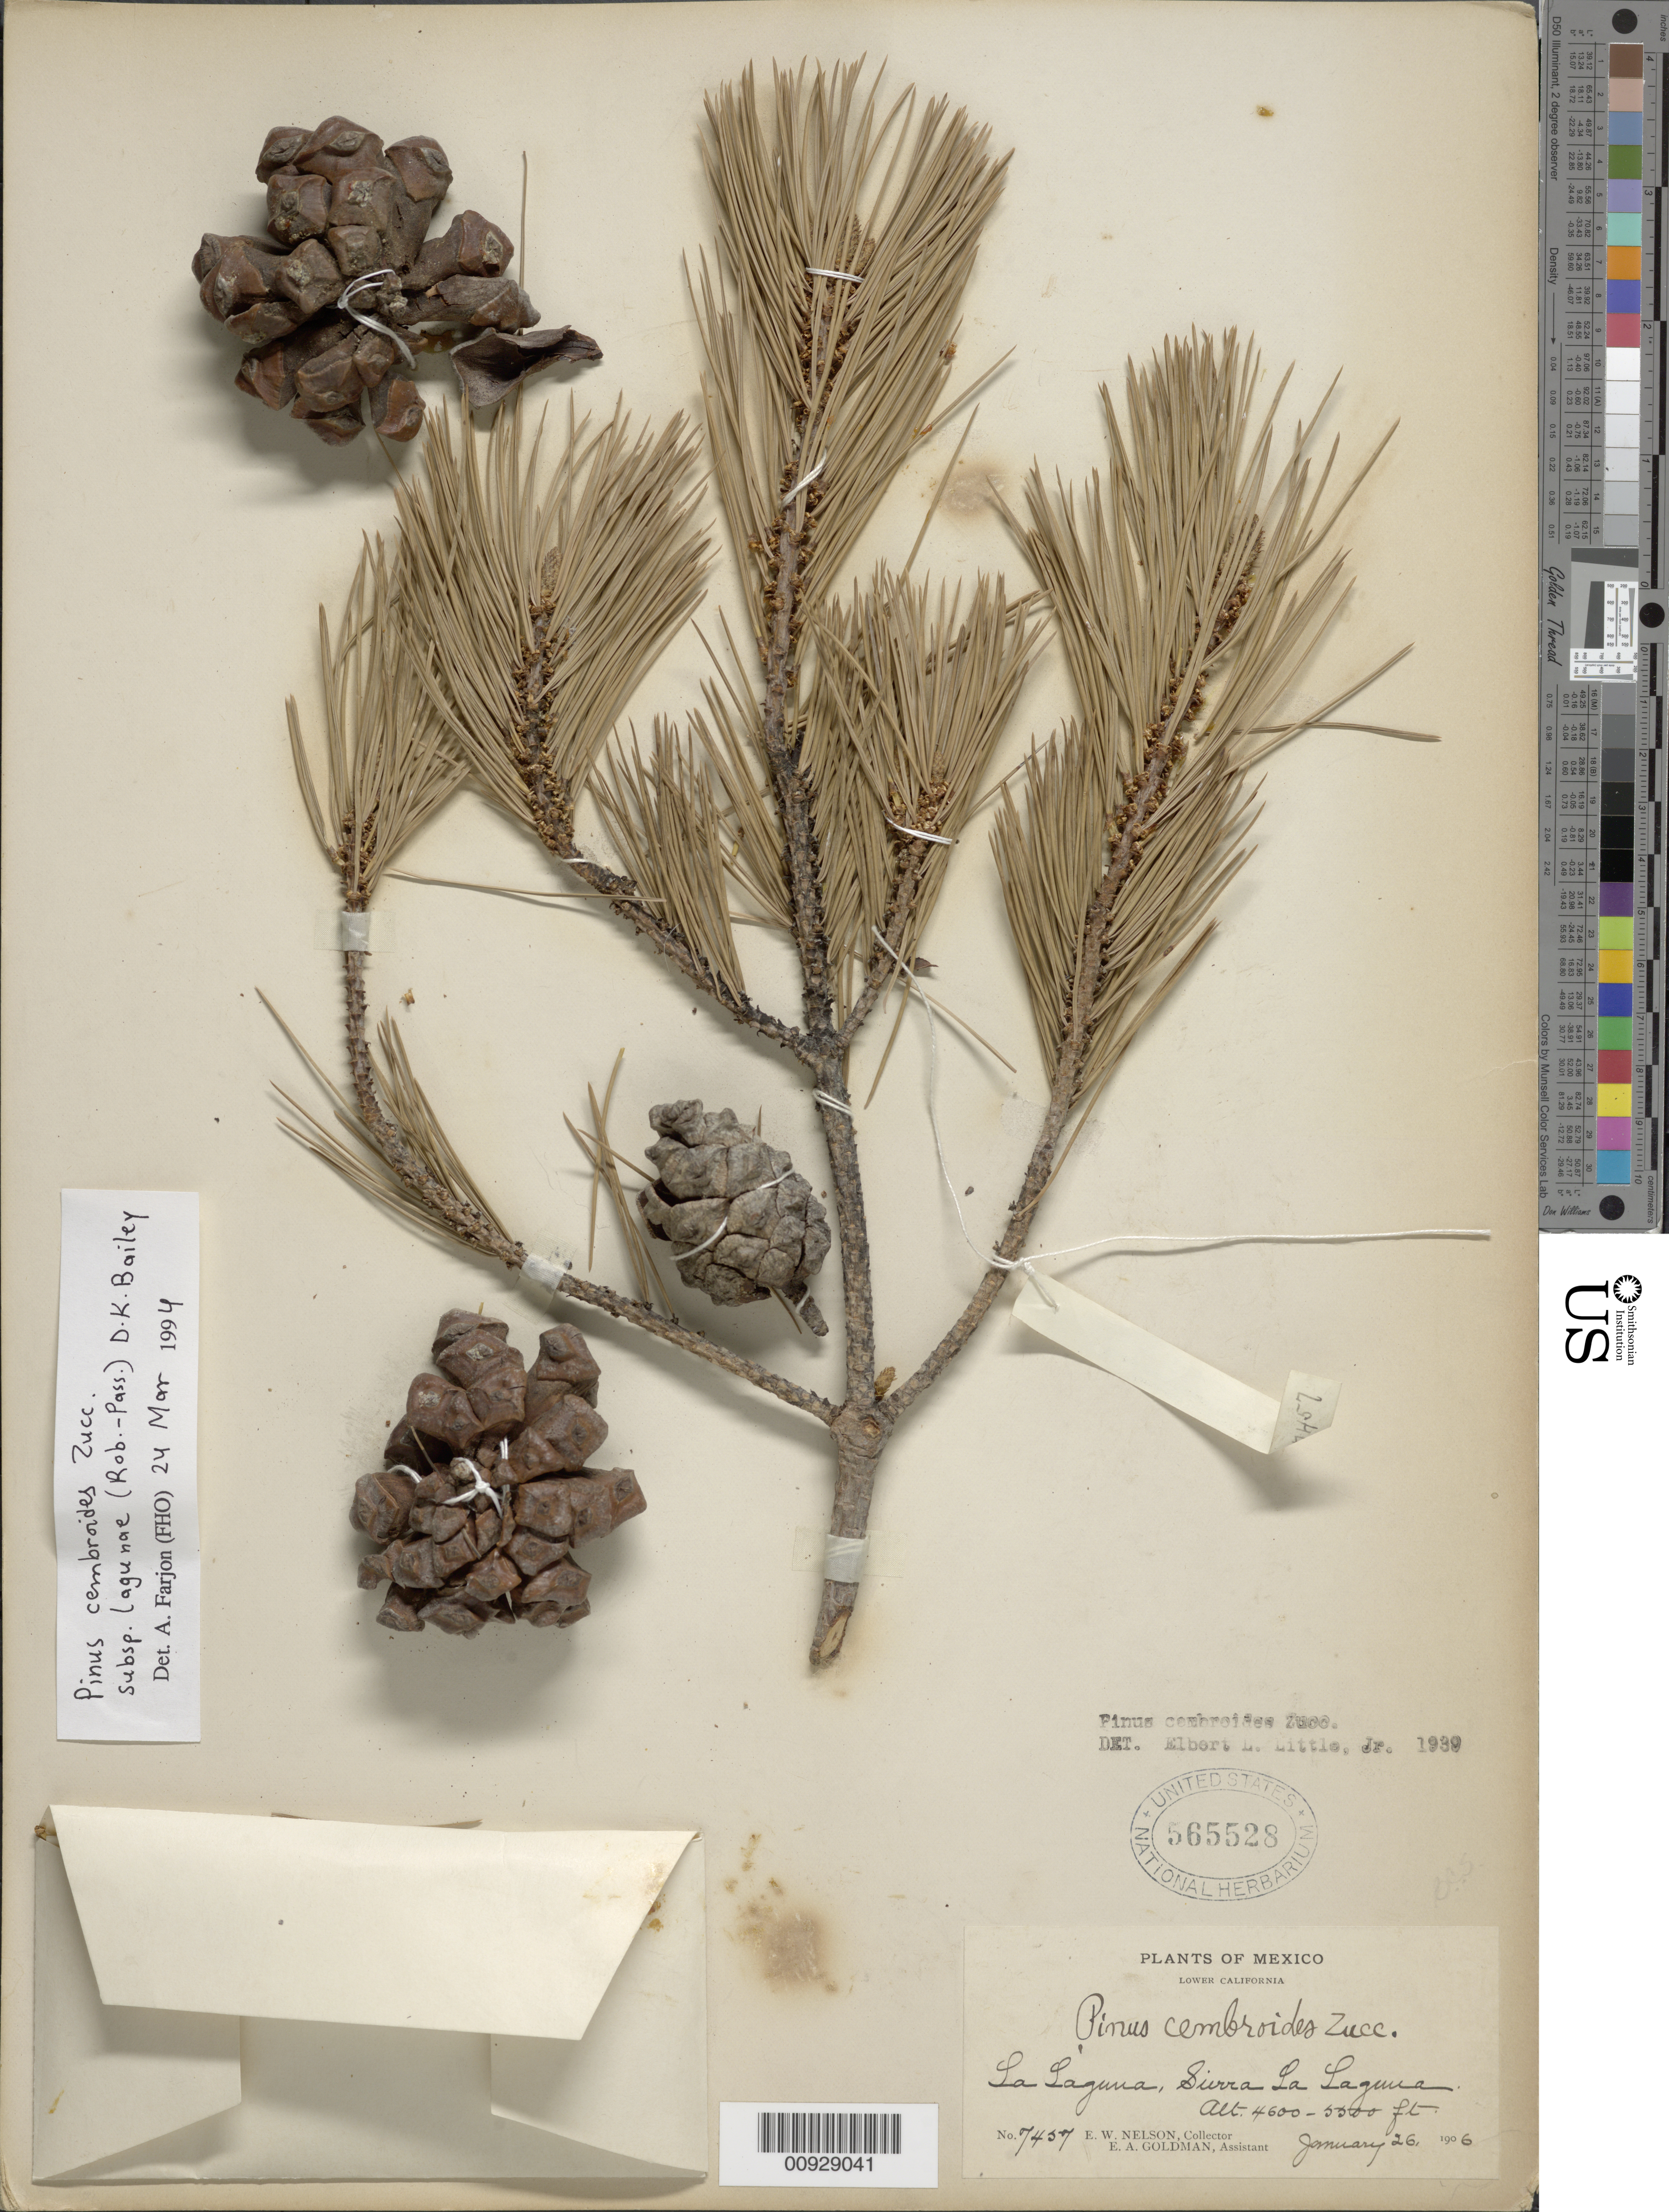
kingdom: Plantae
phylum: Tracheophyta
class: Pinopsida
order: Pinales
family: Pinaceae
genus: Pinus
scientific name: Pinus cembroides subsp. lagunae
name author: (Passini) D.K. Bailey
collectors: E. W. Nelson & E. A. Goldman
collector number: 7457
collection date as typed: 26 Jan 1906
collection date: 1906-01-26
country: Mexico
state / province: Baja California Sur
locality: La Laguna, Sierra La Laguna. Lower California.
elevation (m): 1402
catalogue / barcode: US 565528